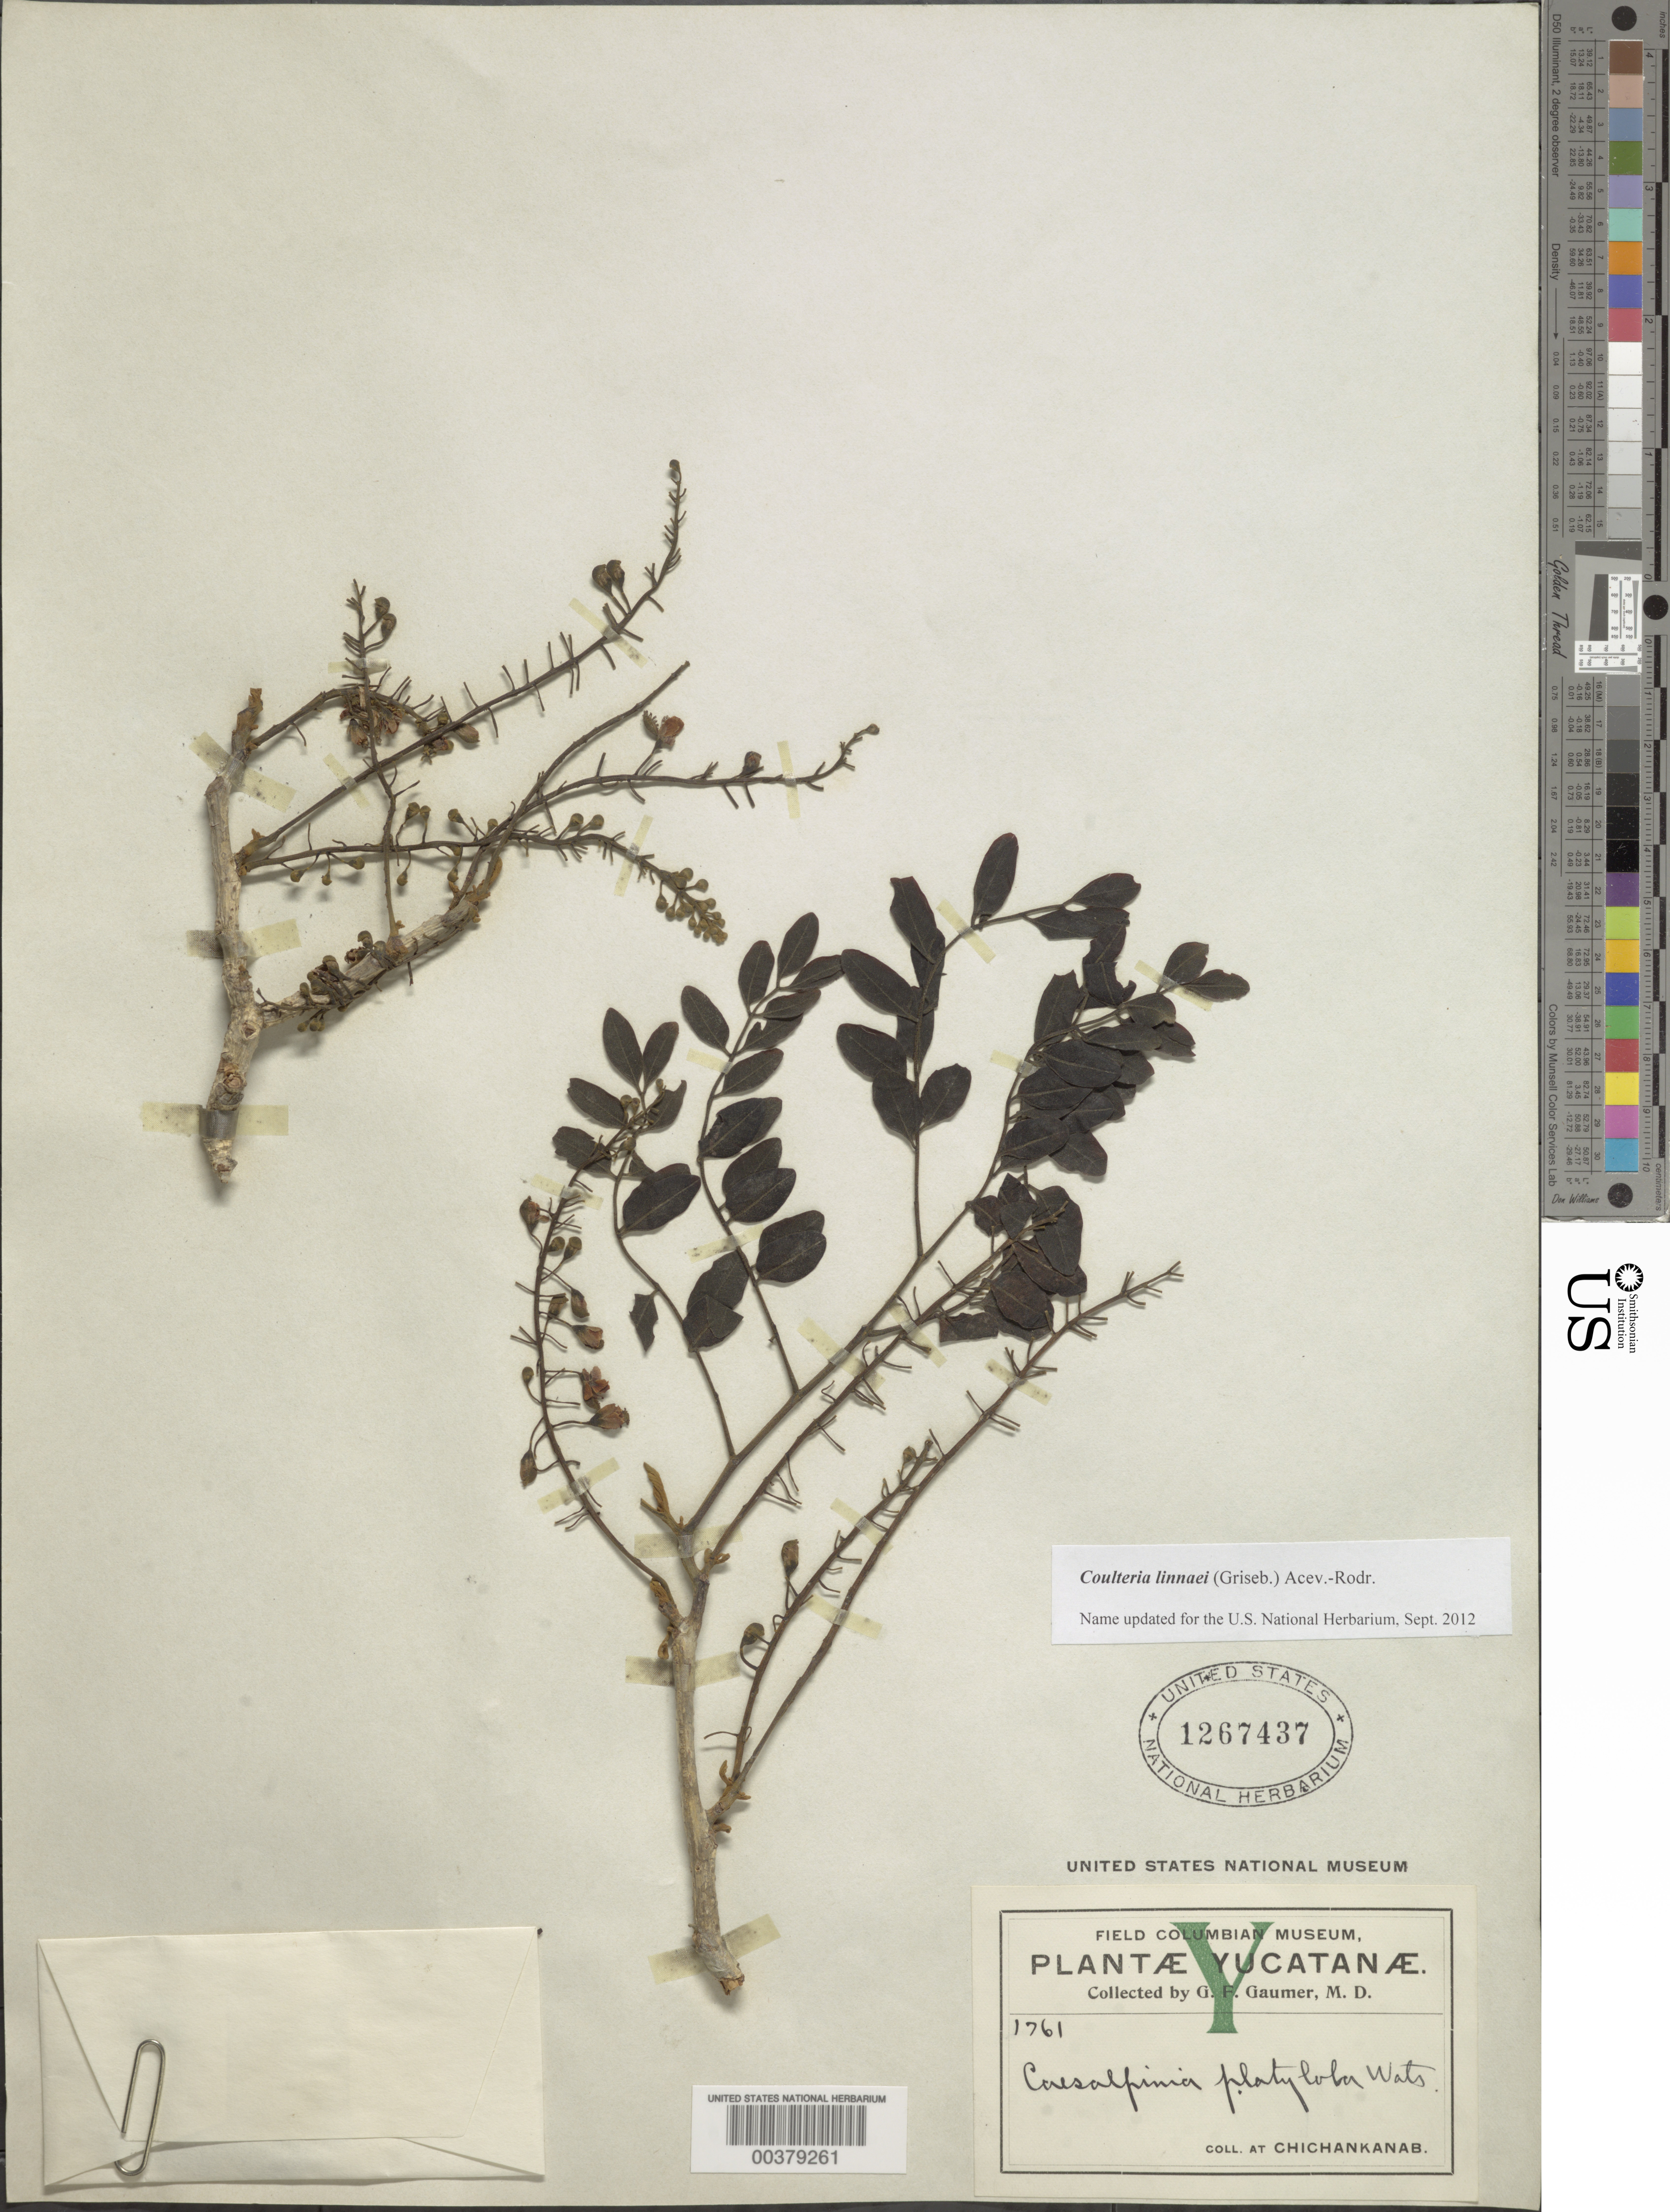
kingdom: Plantae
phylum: Tracheophyta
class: Magnoliopsida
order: Fabales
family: Fabaceae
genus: Coulteria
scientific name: Coulteria linnaei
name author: (Griseb.) Acev.-Rodr.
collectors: G. F. Gaumer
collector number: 1761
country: Mexico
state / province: Yucatán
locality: At Chichankanab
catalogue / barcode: US 1267437